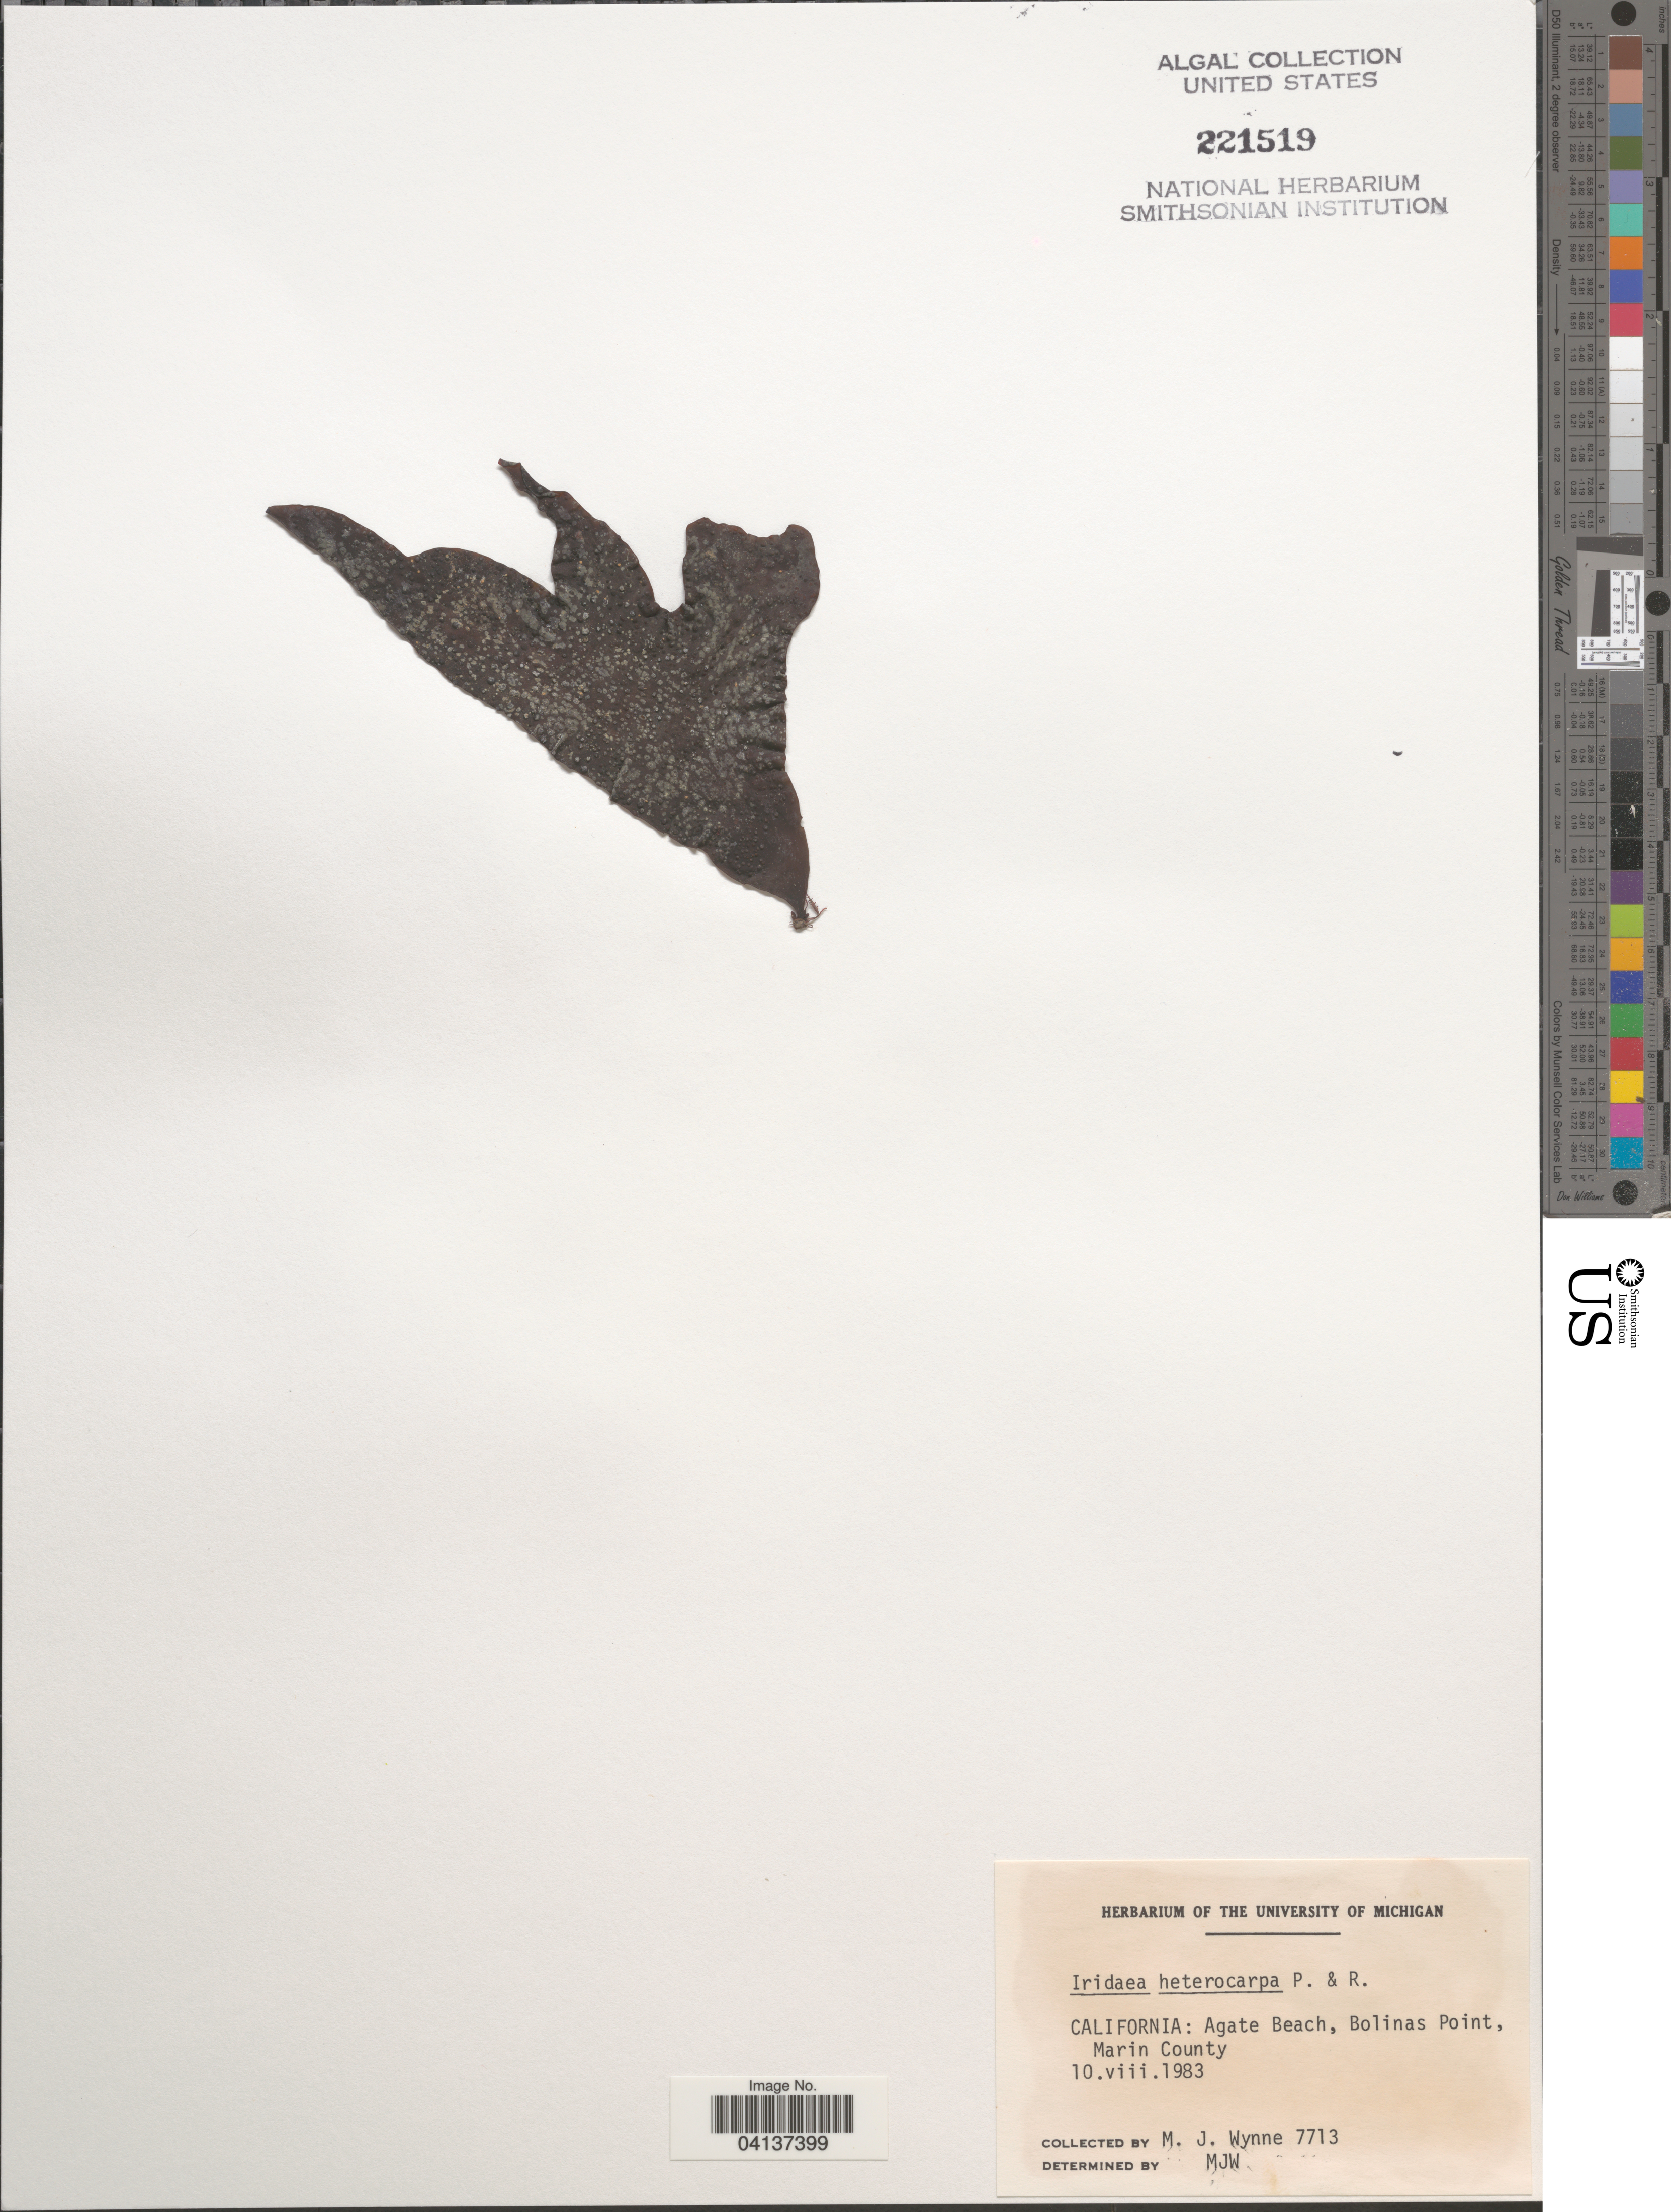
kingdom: Plantae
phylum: Rhodophyta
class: Florideophyceae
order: Gigartinales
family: Gigartinaceae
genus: Chondrus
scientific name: Chondrus crispus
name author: Stackh.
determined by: Algae name updating Project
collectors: M.J. Wynne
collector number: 7713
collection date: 1983-08-10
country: United States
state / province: California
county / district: Marin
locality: Agate Beach, Bolinas Point, Marin County.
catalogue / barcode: US 221519